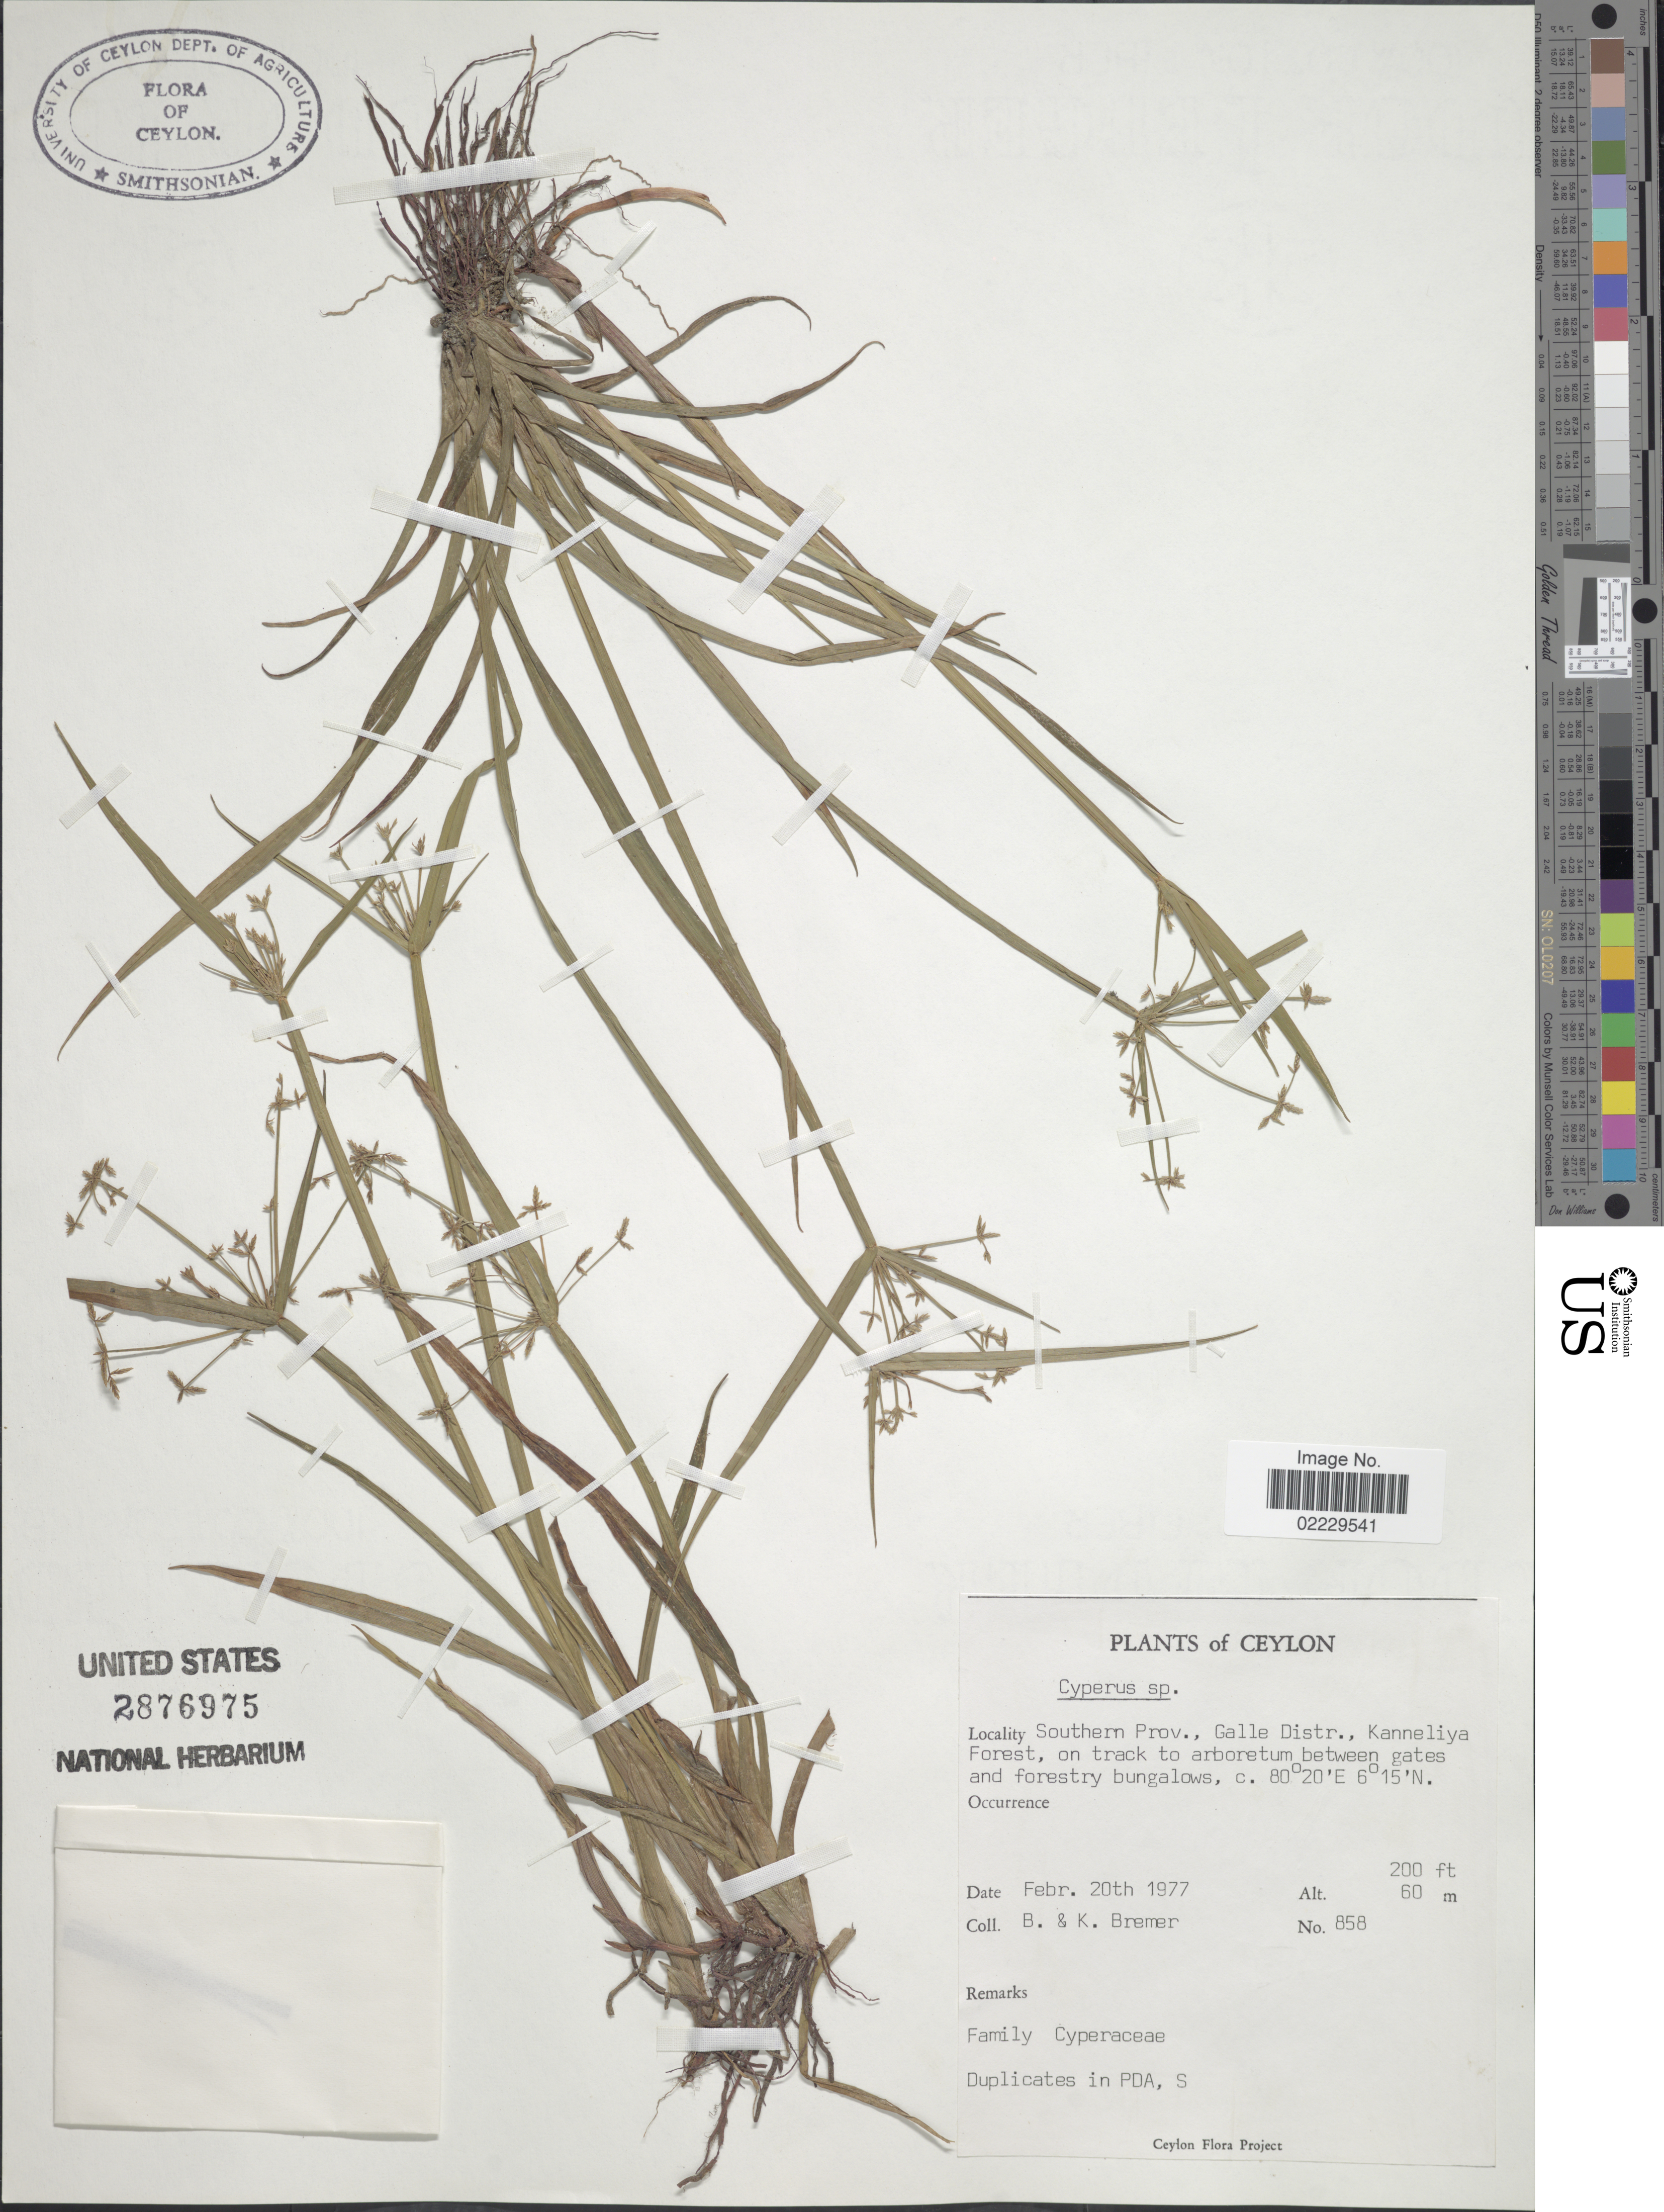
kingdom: Plantae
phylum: Tracheophyta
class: Liliopsida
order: Poales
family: Cyperaceae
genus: Cyperus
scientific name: Cyperus haspan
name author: L.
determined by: Strong, Mark T., (BOT), Smithsonian Institution - National Museum of Natural History (UNITED STATES)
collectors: B. Bremer & K. Bremer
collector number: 858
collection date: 1977-02-20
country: Sri Lanka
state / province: Southern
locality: Galle Distr., Kanneliya Forest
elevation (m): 61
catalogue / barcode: US 2876975